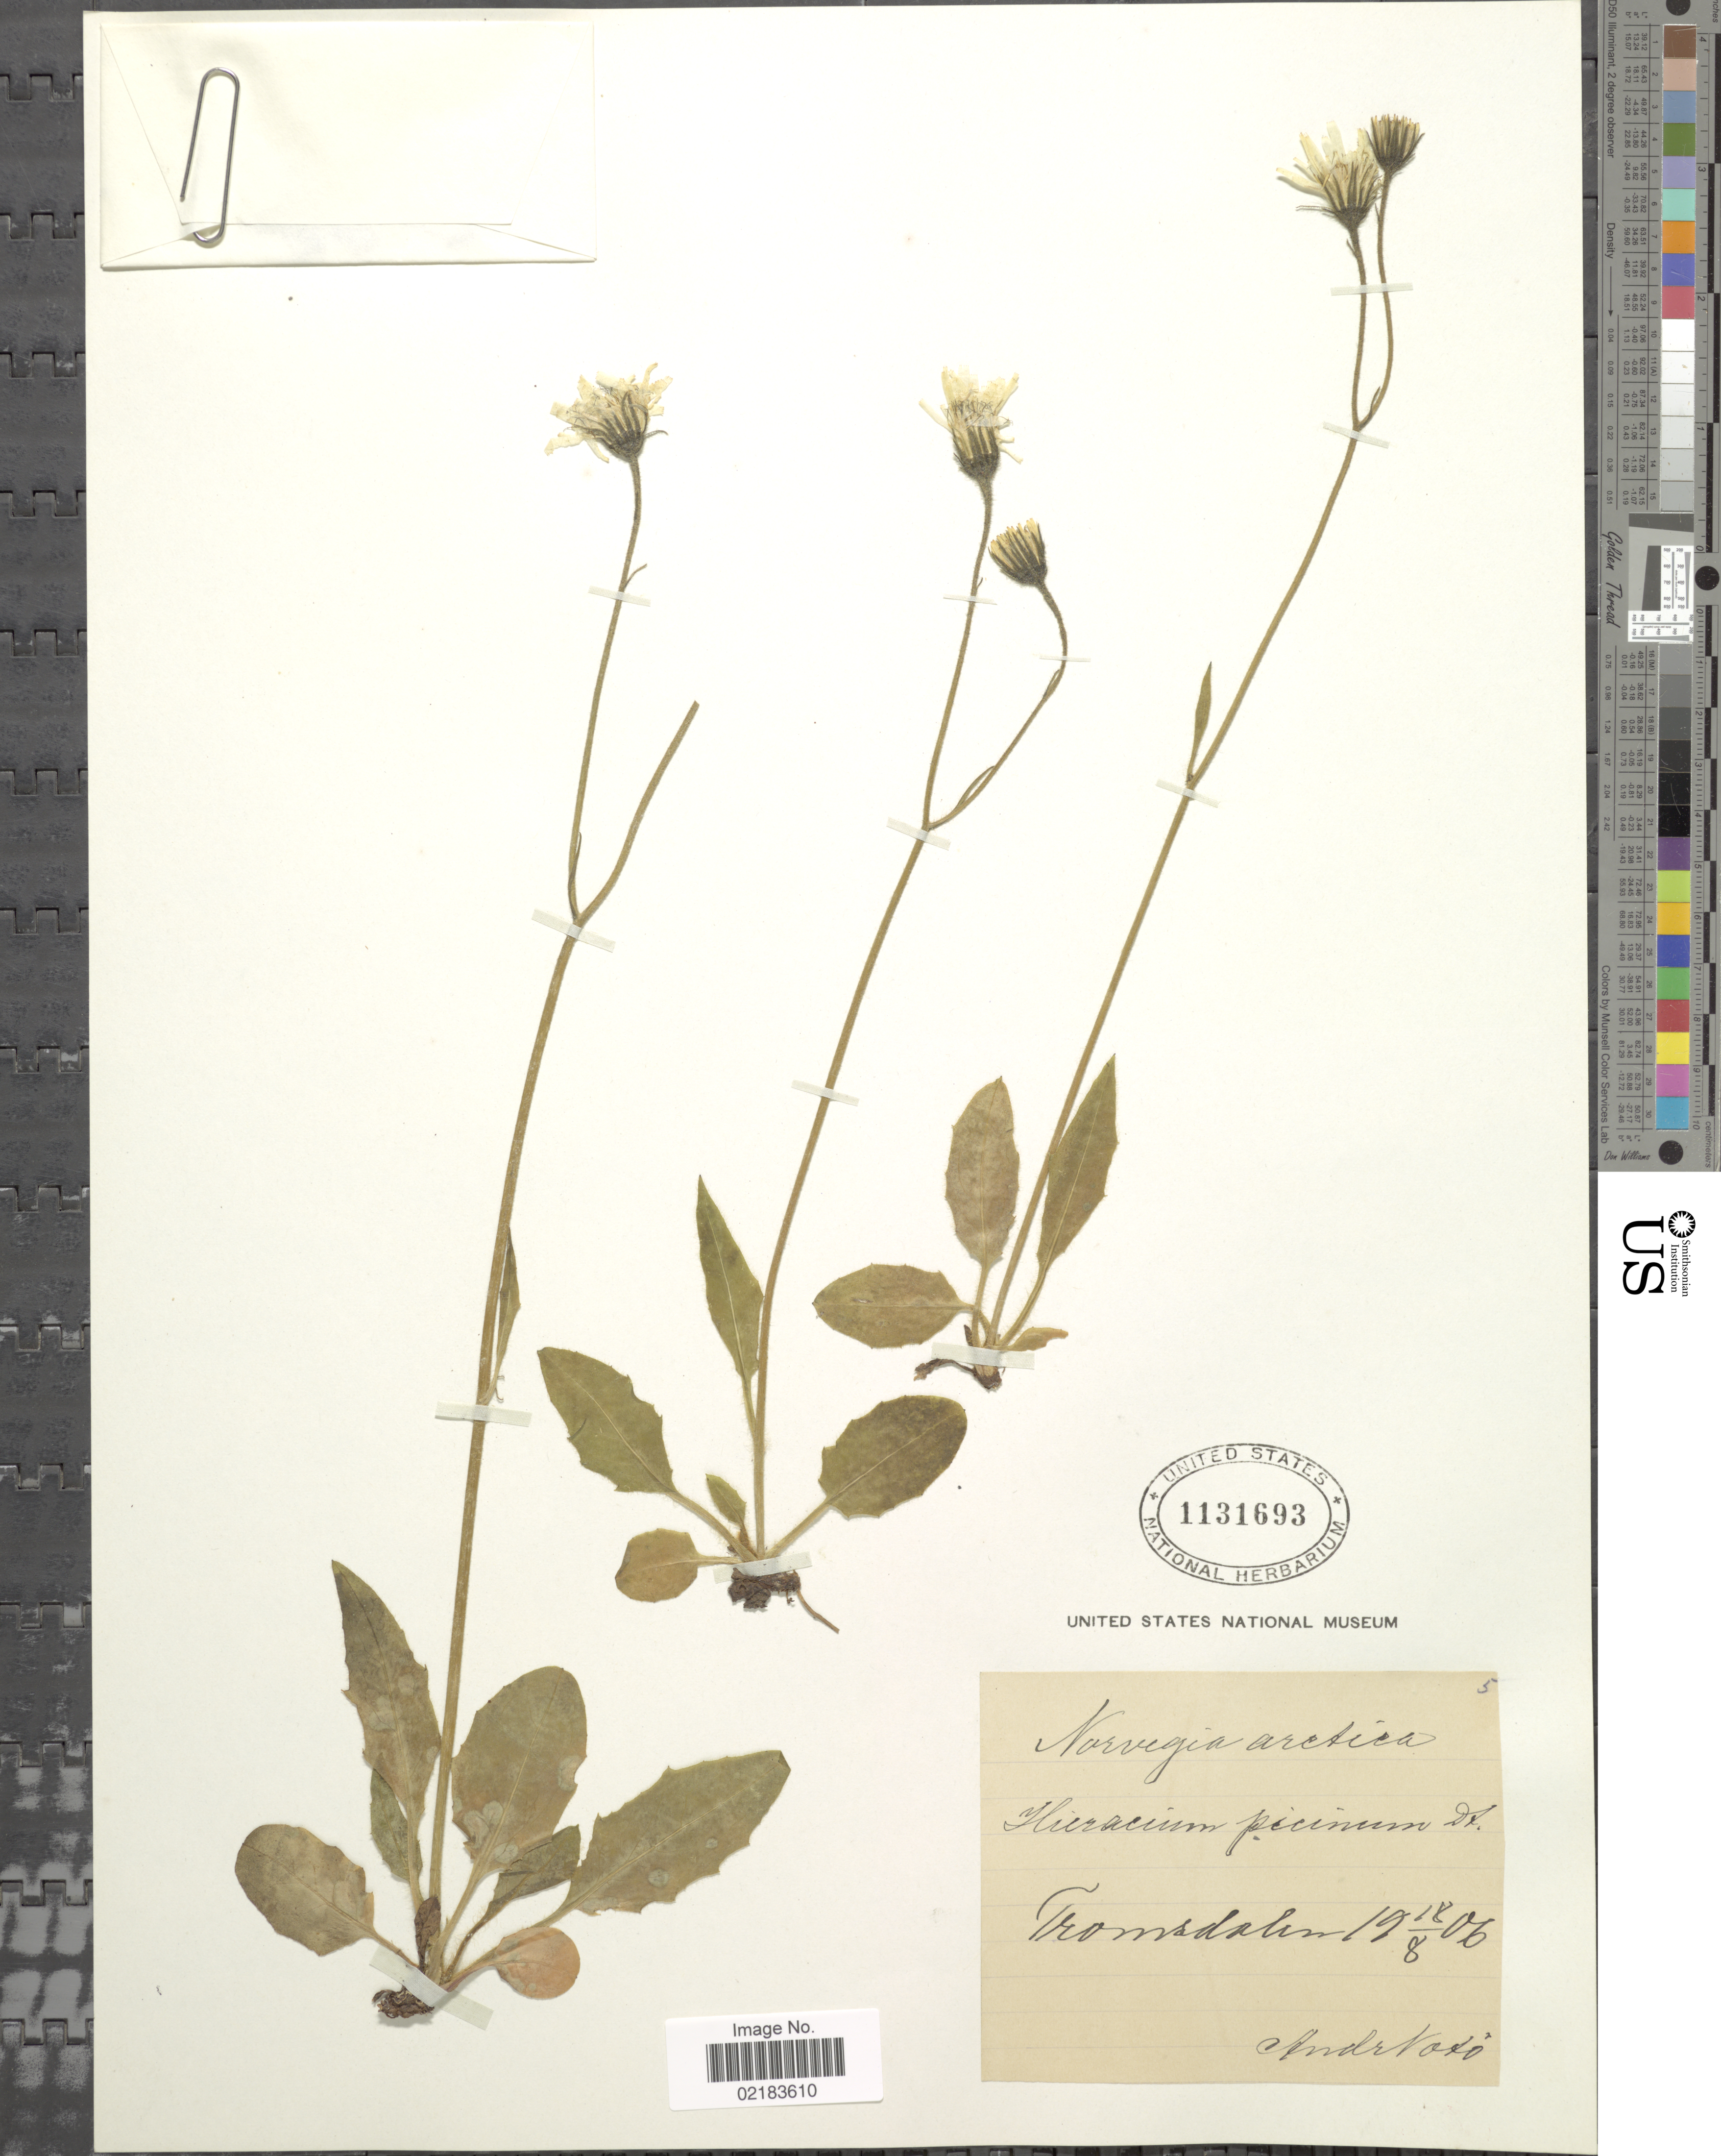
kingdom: Plantae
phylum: Tracheophyta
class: Magnoliopsida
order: Asterales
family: Asteraceae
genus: Hieracium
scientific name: Hieracium picinum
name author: Dahlst.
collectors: Andrvoto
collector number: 5?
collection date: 1906-08-18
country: Norway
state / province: Troms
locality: Norvegia arctica, Tromsdalen.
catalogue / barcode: US 1131693